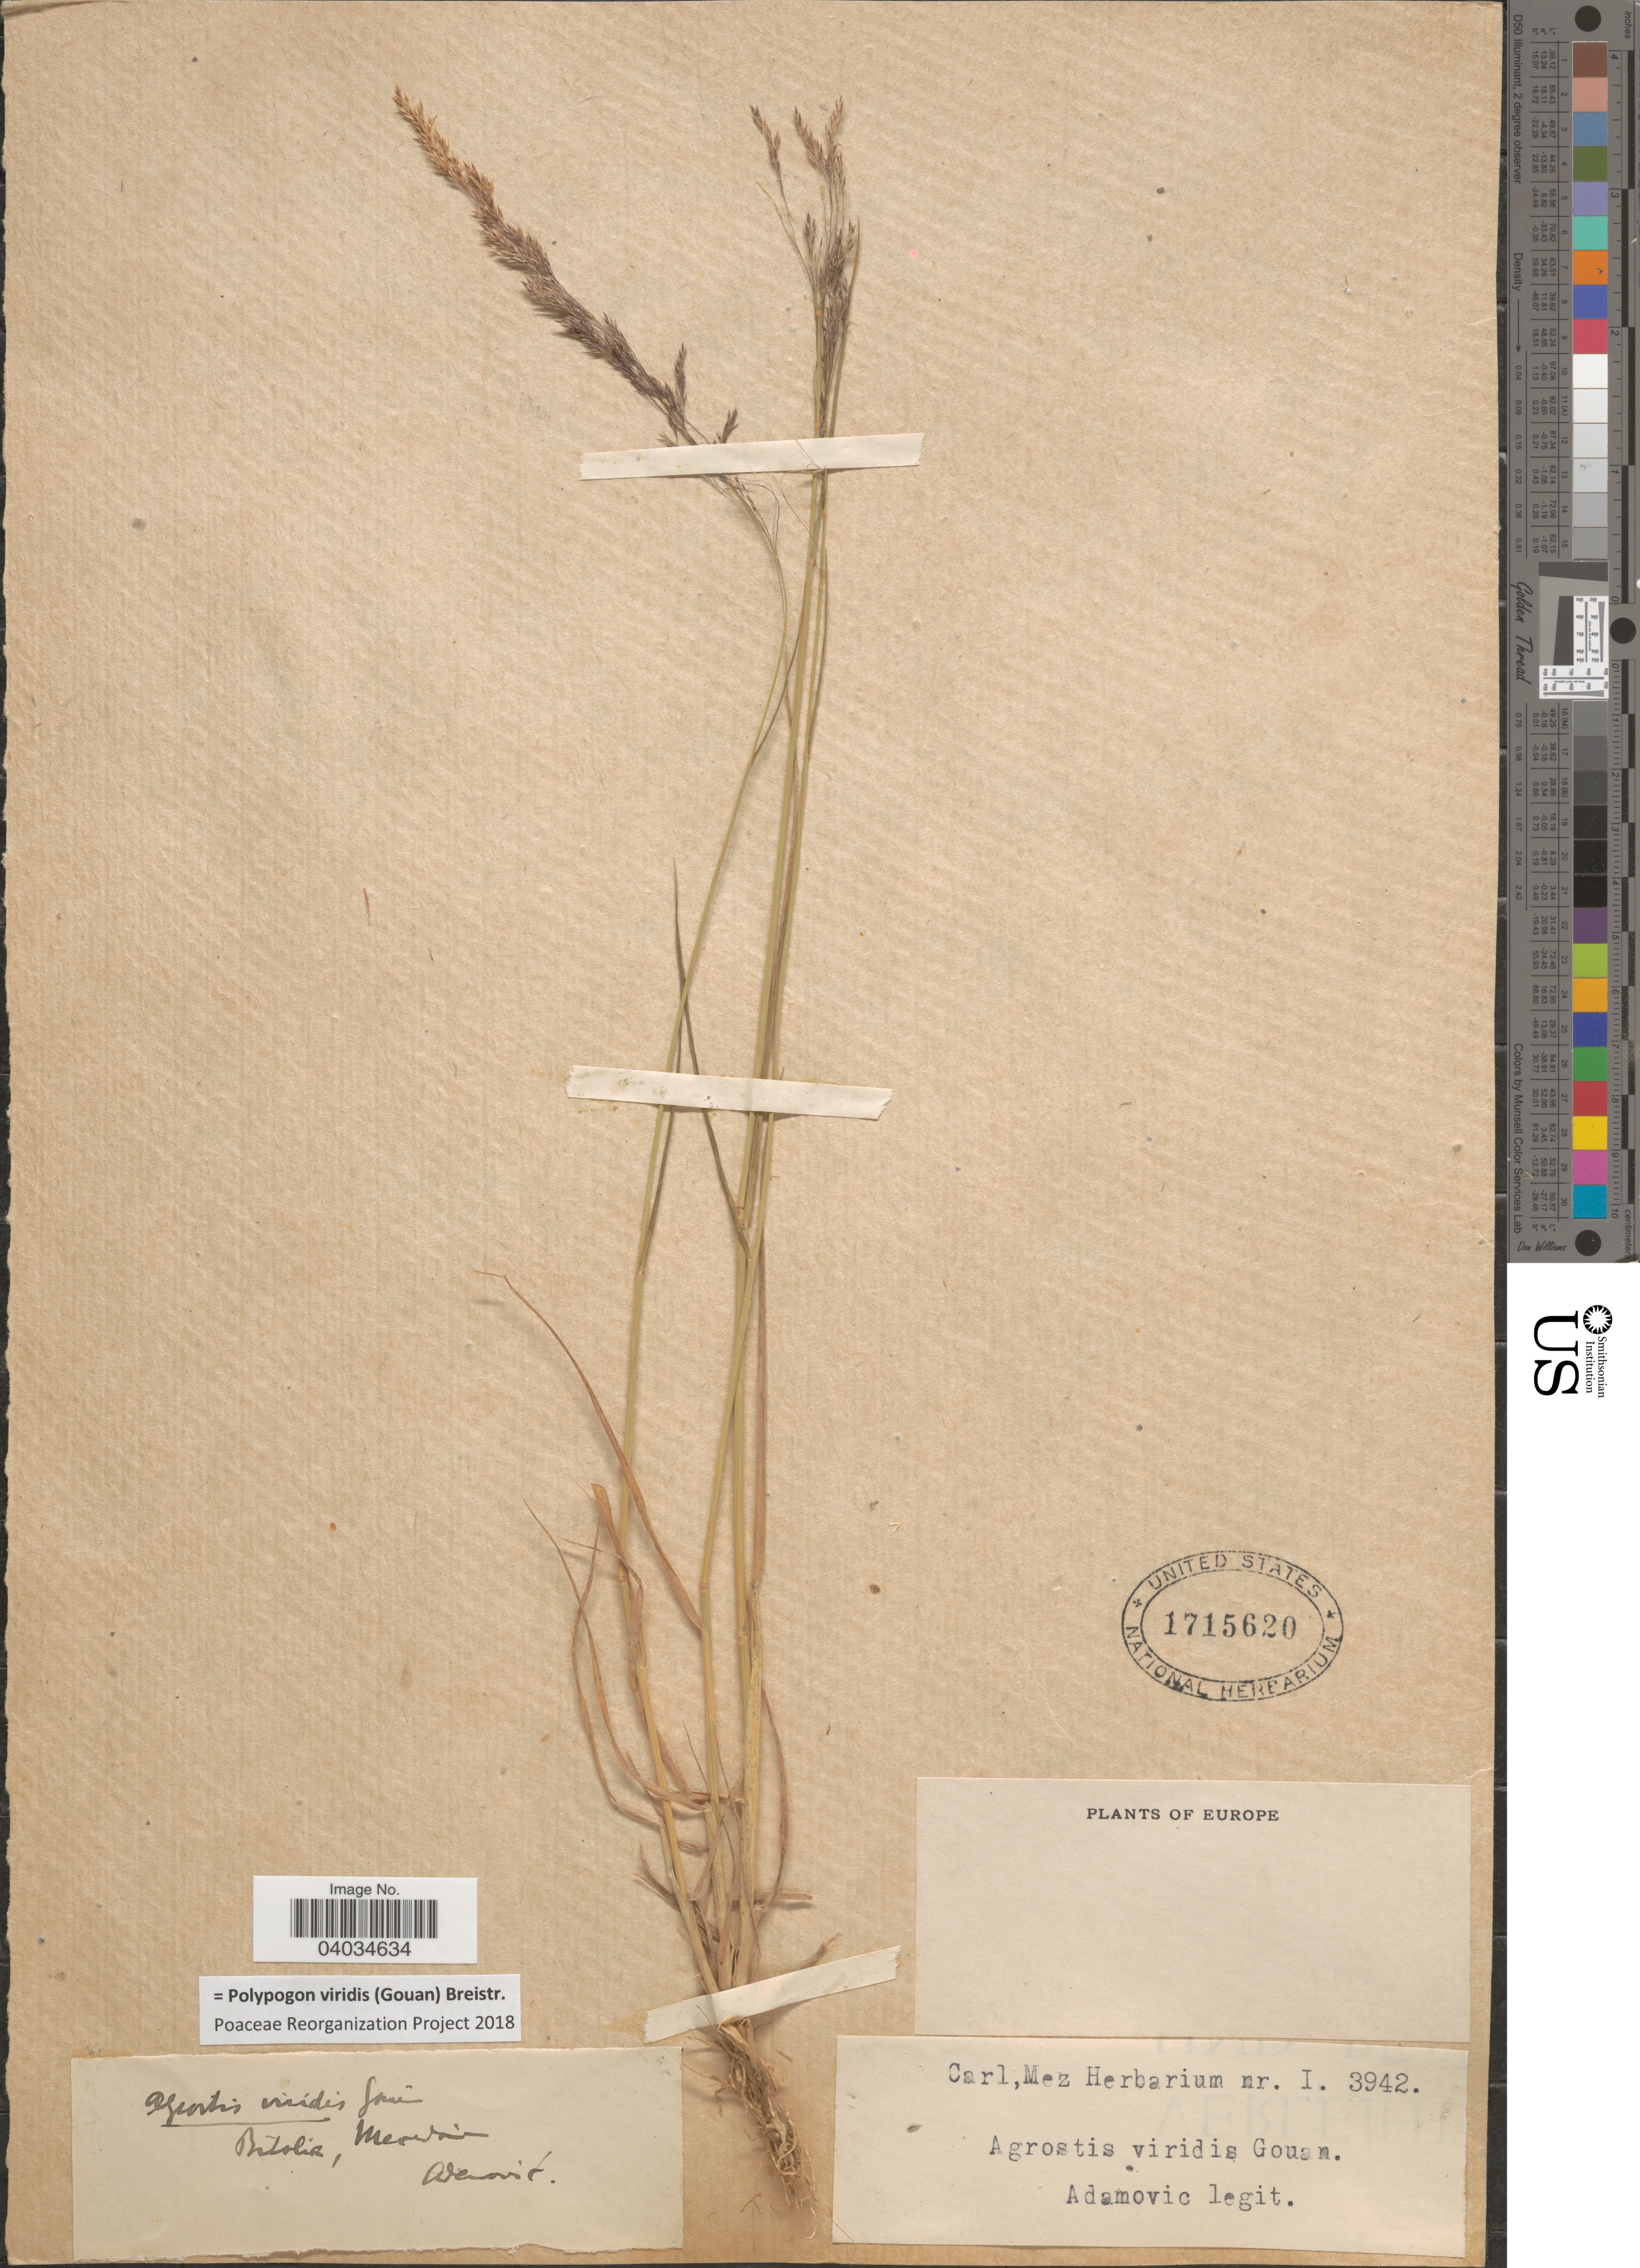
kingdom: Plantae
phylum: Tracheophyta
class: Liliopsida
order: Poales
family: Poaceae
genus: Polypogon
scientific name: Polypogon viridis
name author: (Gouan) Breistroffer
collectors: Adamovic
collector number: I3942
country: North Macedonia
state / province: Bitola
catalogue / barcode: US 1715620